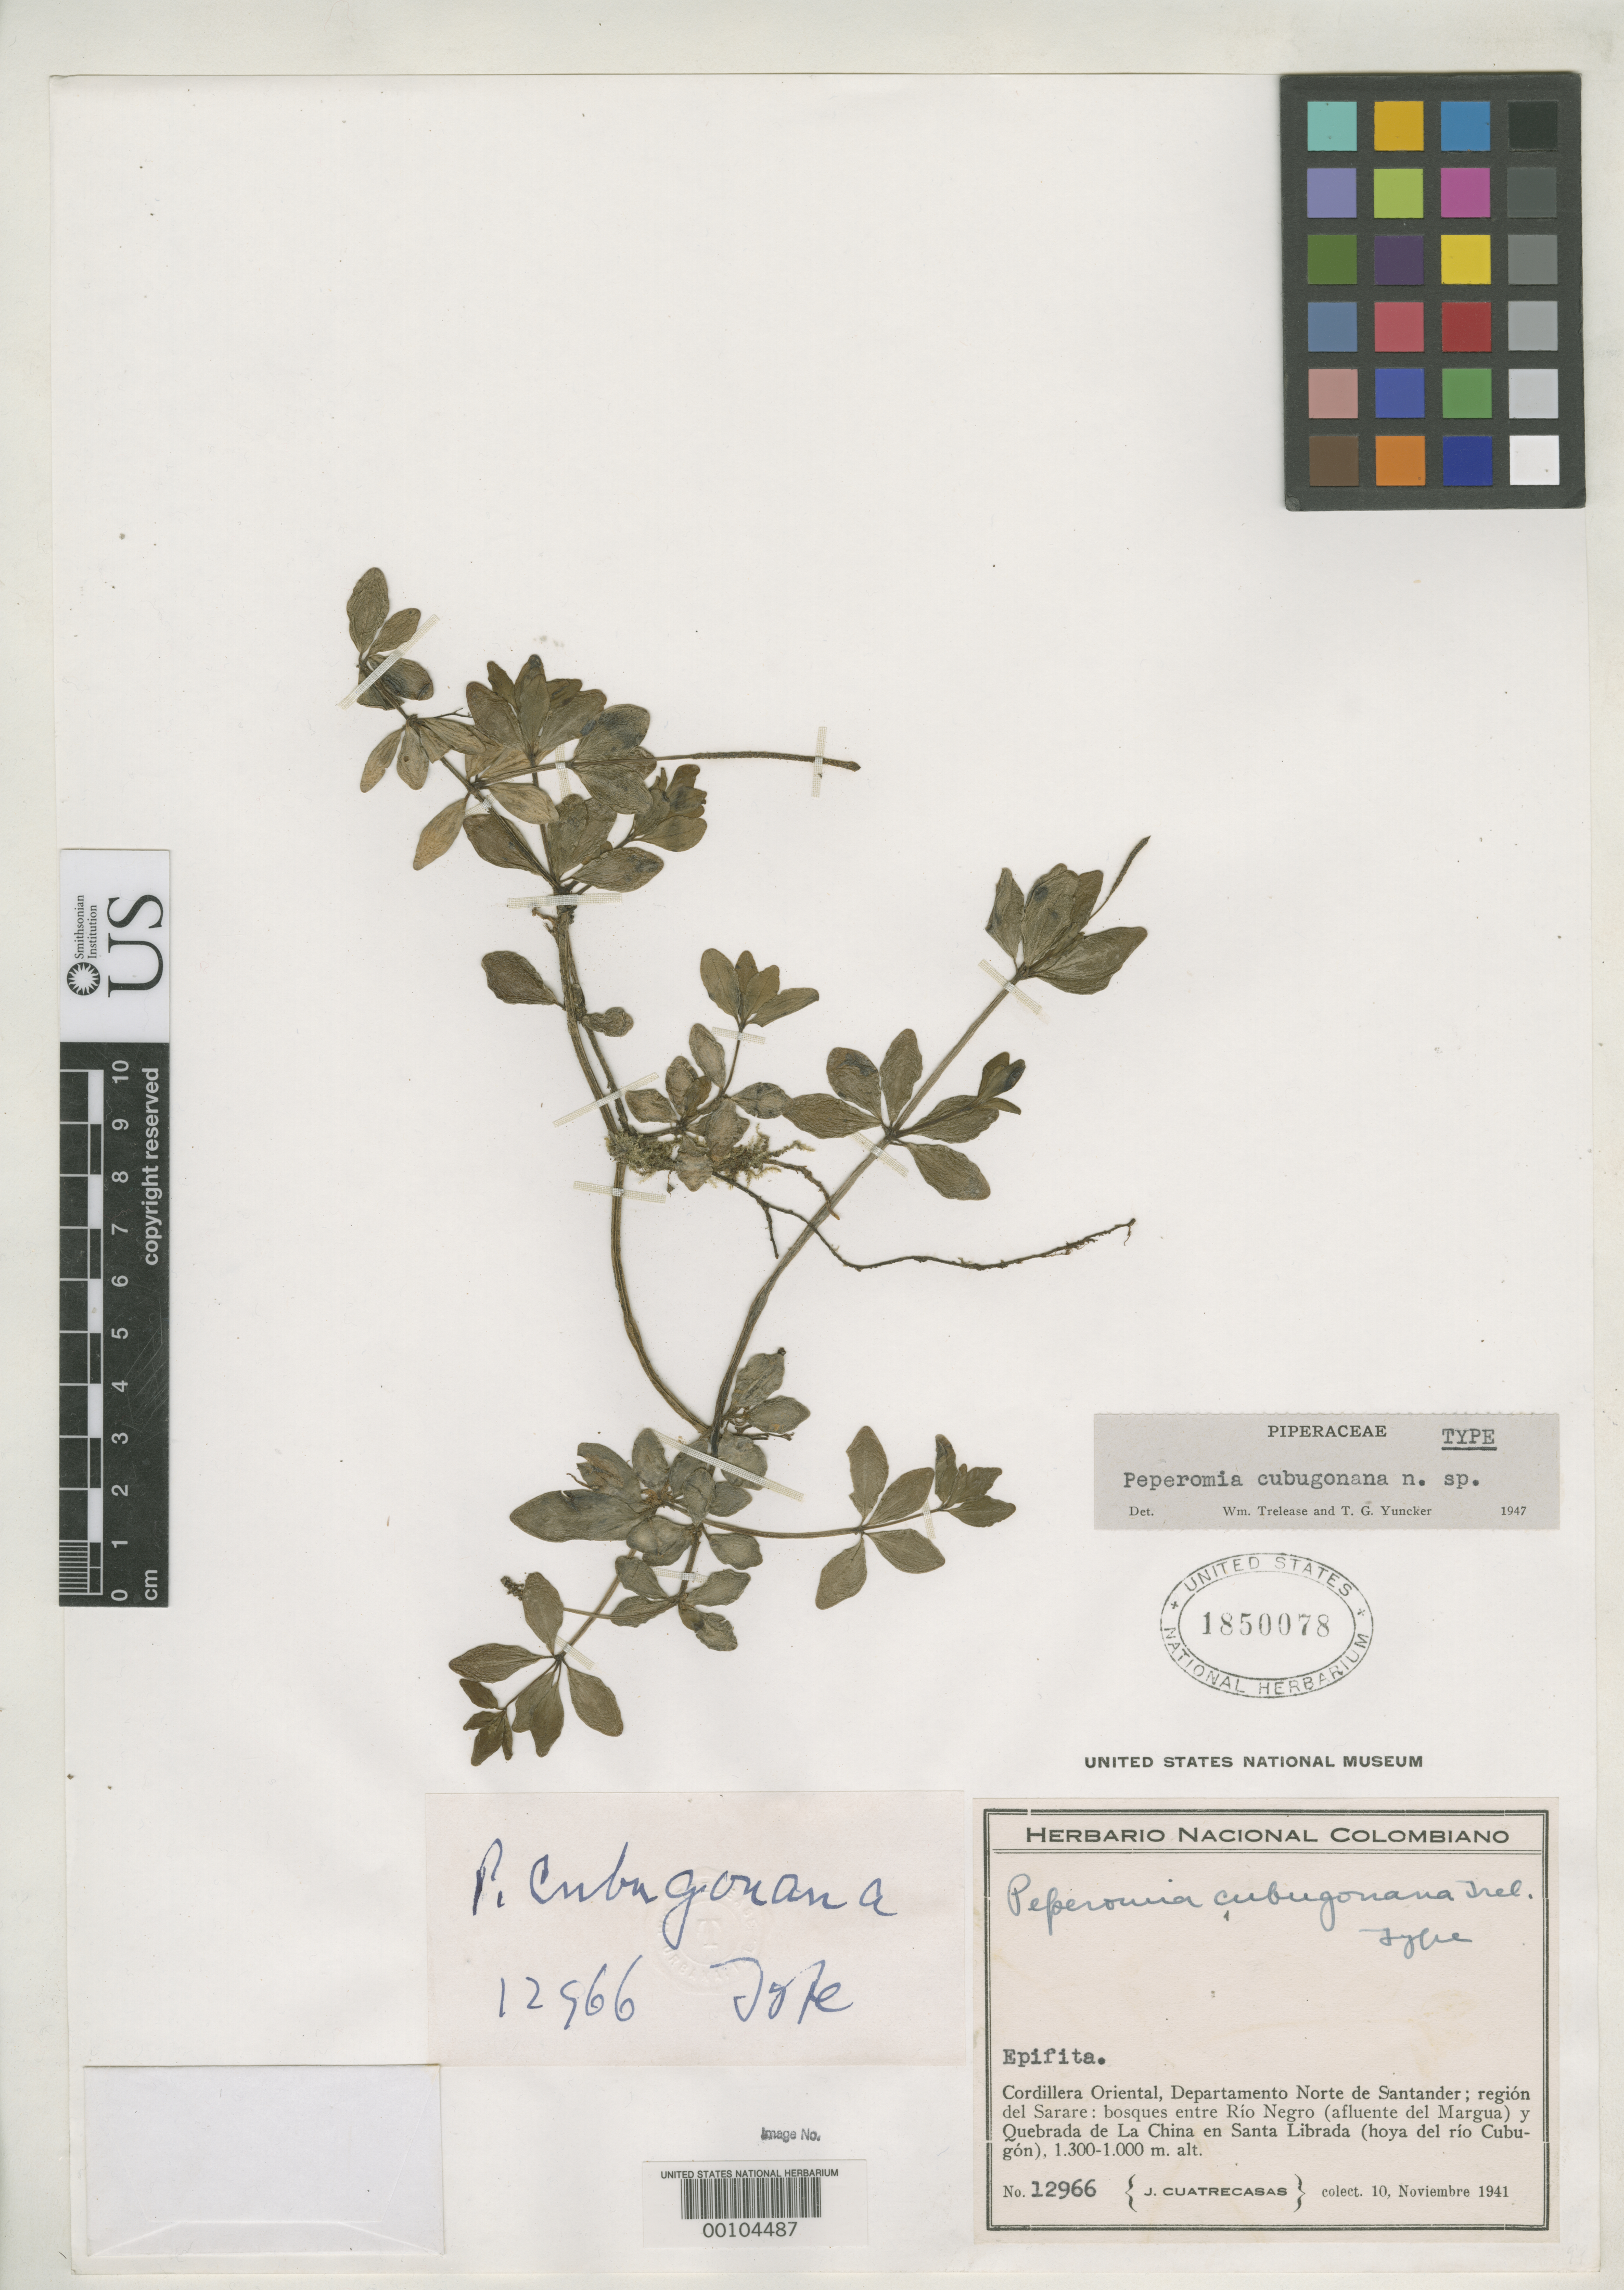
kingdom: Plantae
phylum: Tracheophyta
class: Magnoliopsida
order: Piperales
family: Piperaceae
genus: Peperomia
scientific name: Peperomia cubugonana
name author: Trel. & Yunck.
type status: Holotype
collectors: J. Cuatrecasas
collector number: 12966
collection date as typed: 10 Nov 1941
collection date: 1941-11-10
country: Colombia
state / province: Norte de Santander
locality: Sarare region, Rio Negro, Santa Librada.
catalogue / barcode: US 1850078